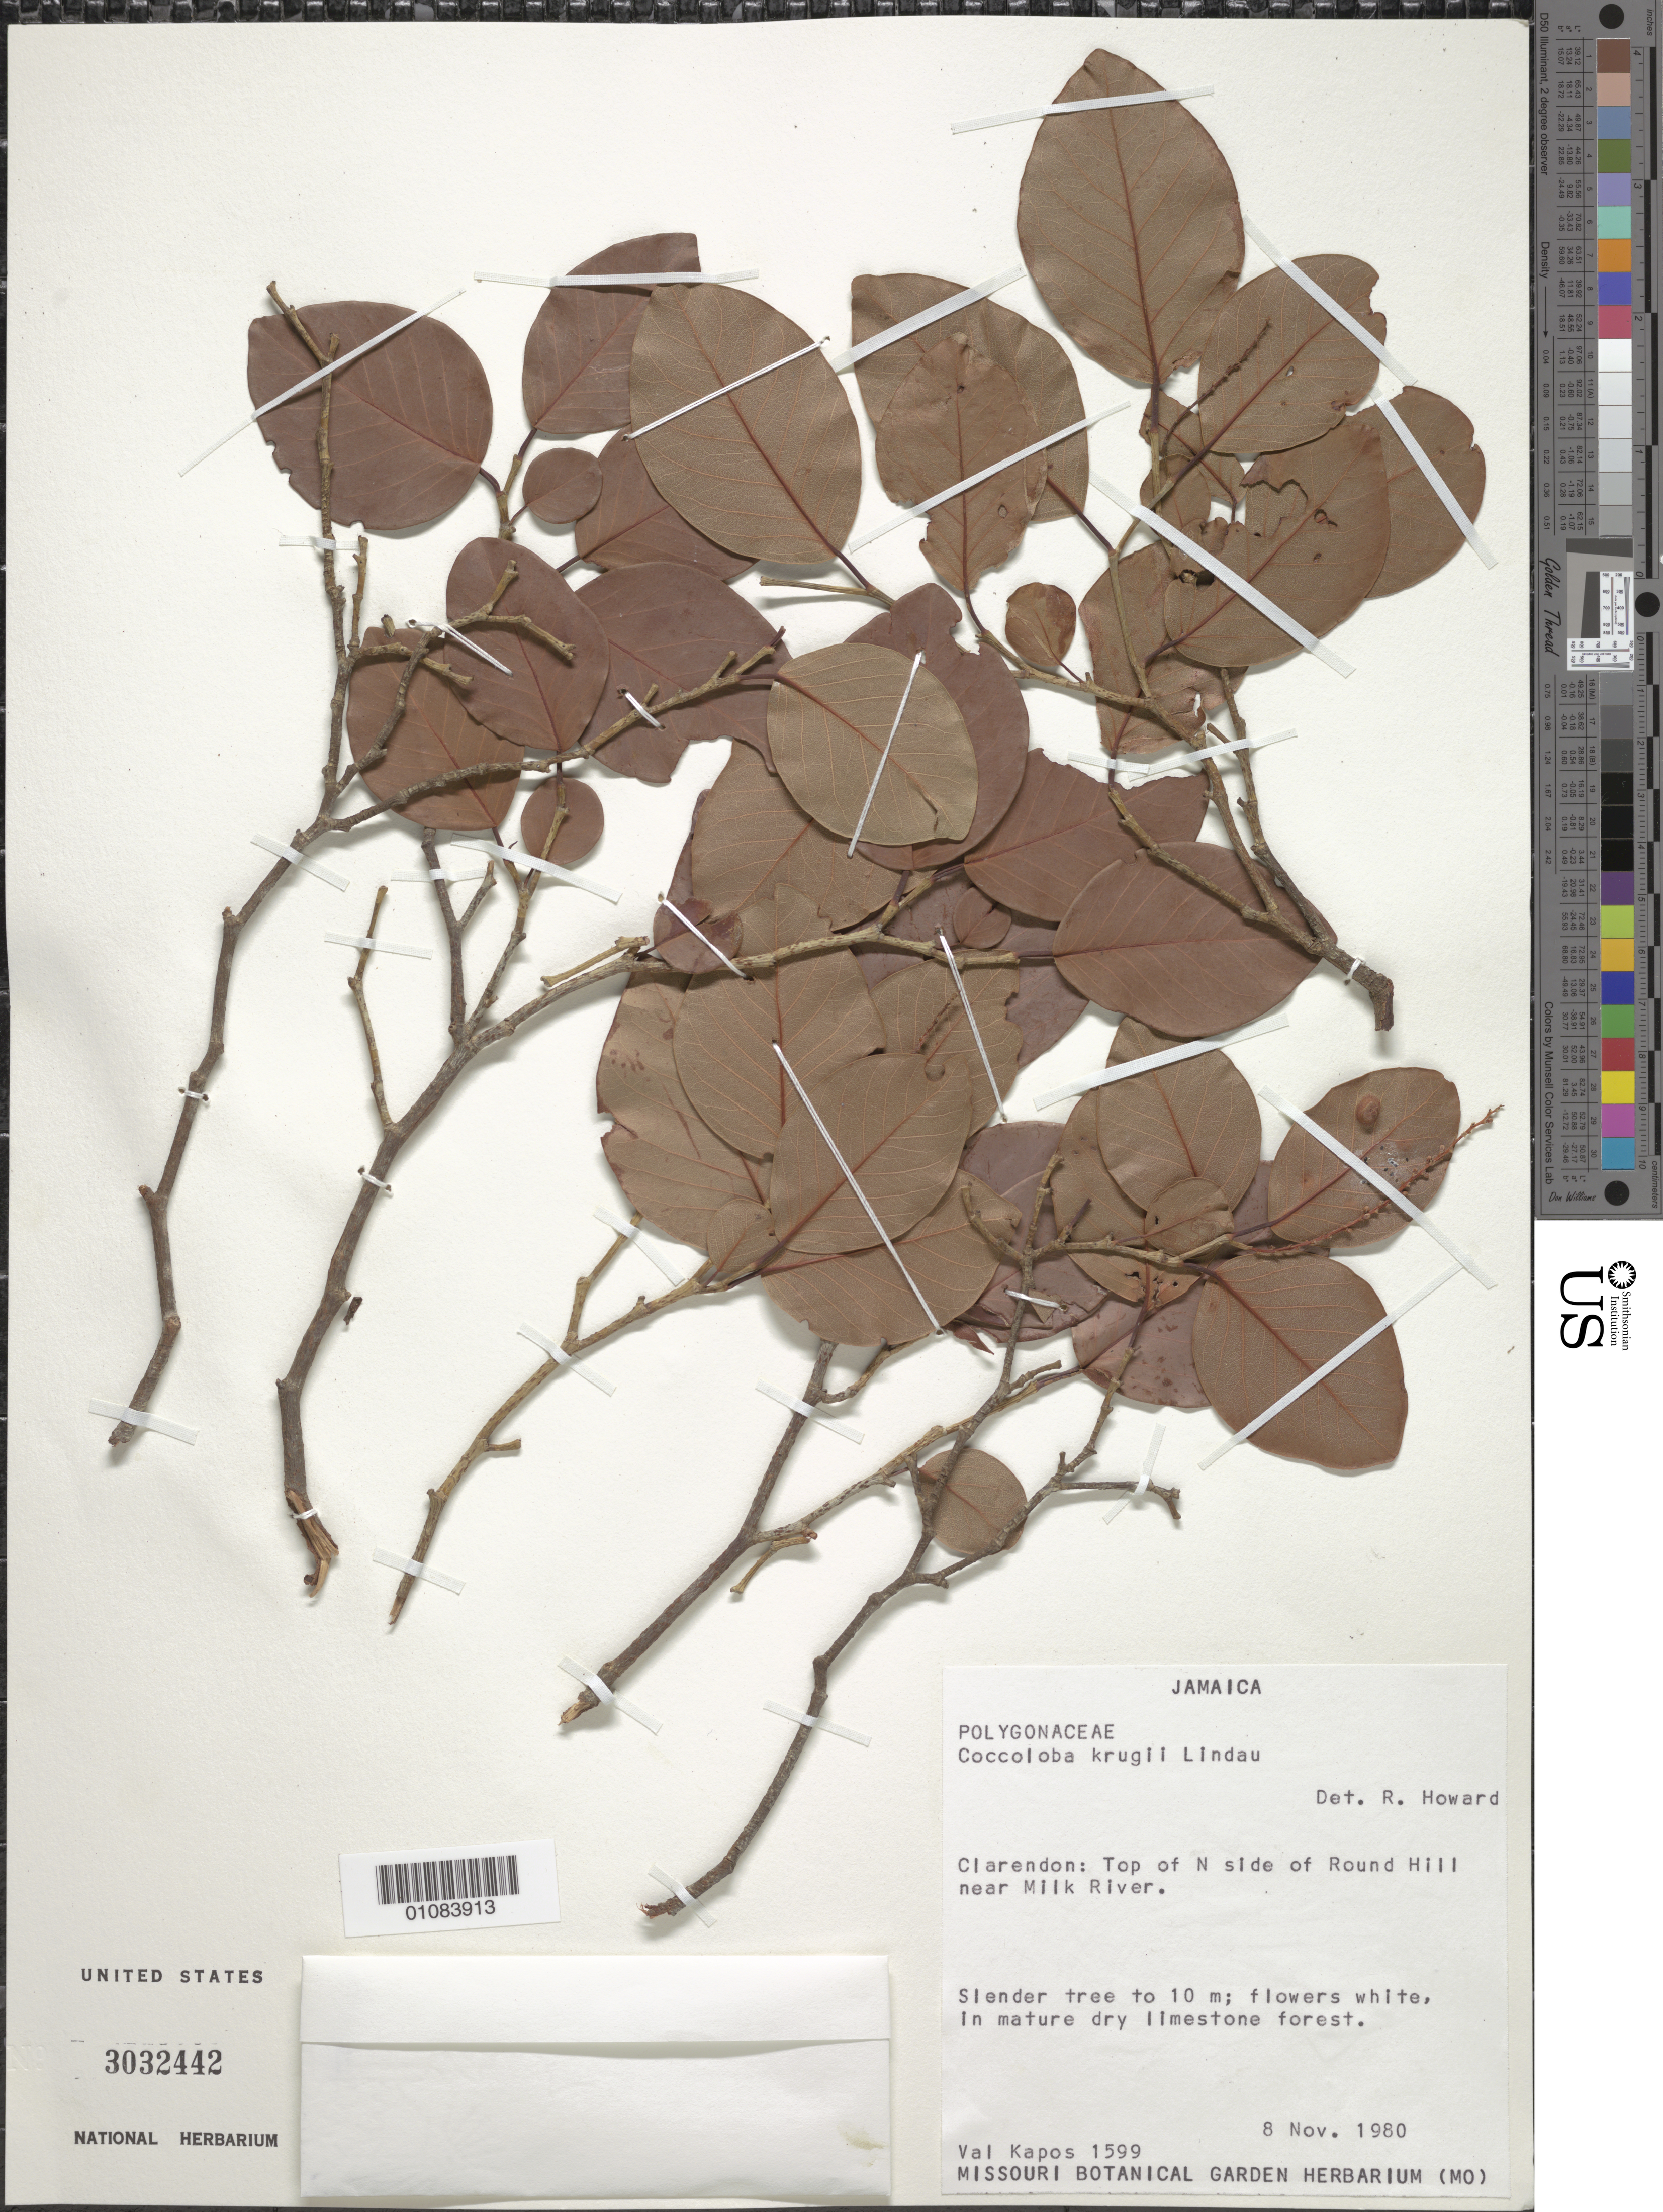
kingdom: Plantae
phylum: Tracheophyta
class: Magnoliopsida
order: Caryophyllales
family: Polygonaceae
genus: Coccoloba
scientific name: Coccoloba krugii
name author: Lindau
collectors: V. Kapos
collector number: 1599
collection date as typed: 08 Nov 1980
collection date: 1980-11-08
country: Jamaica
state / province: Clarendon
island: Jamaica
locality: Clarendon: Top of N side of Round Hill near Milk River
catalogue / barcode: US 3032442